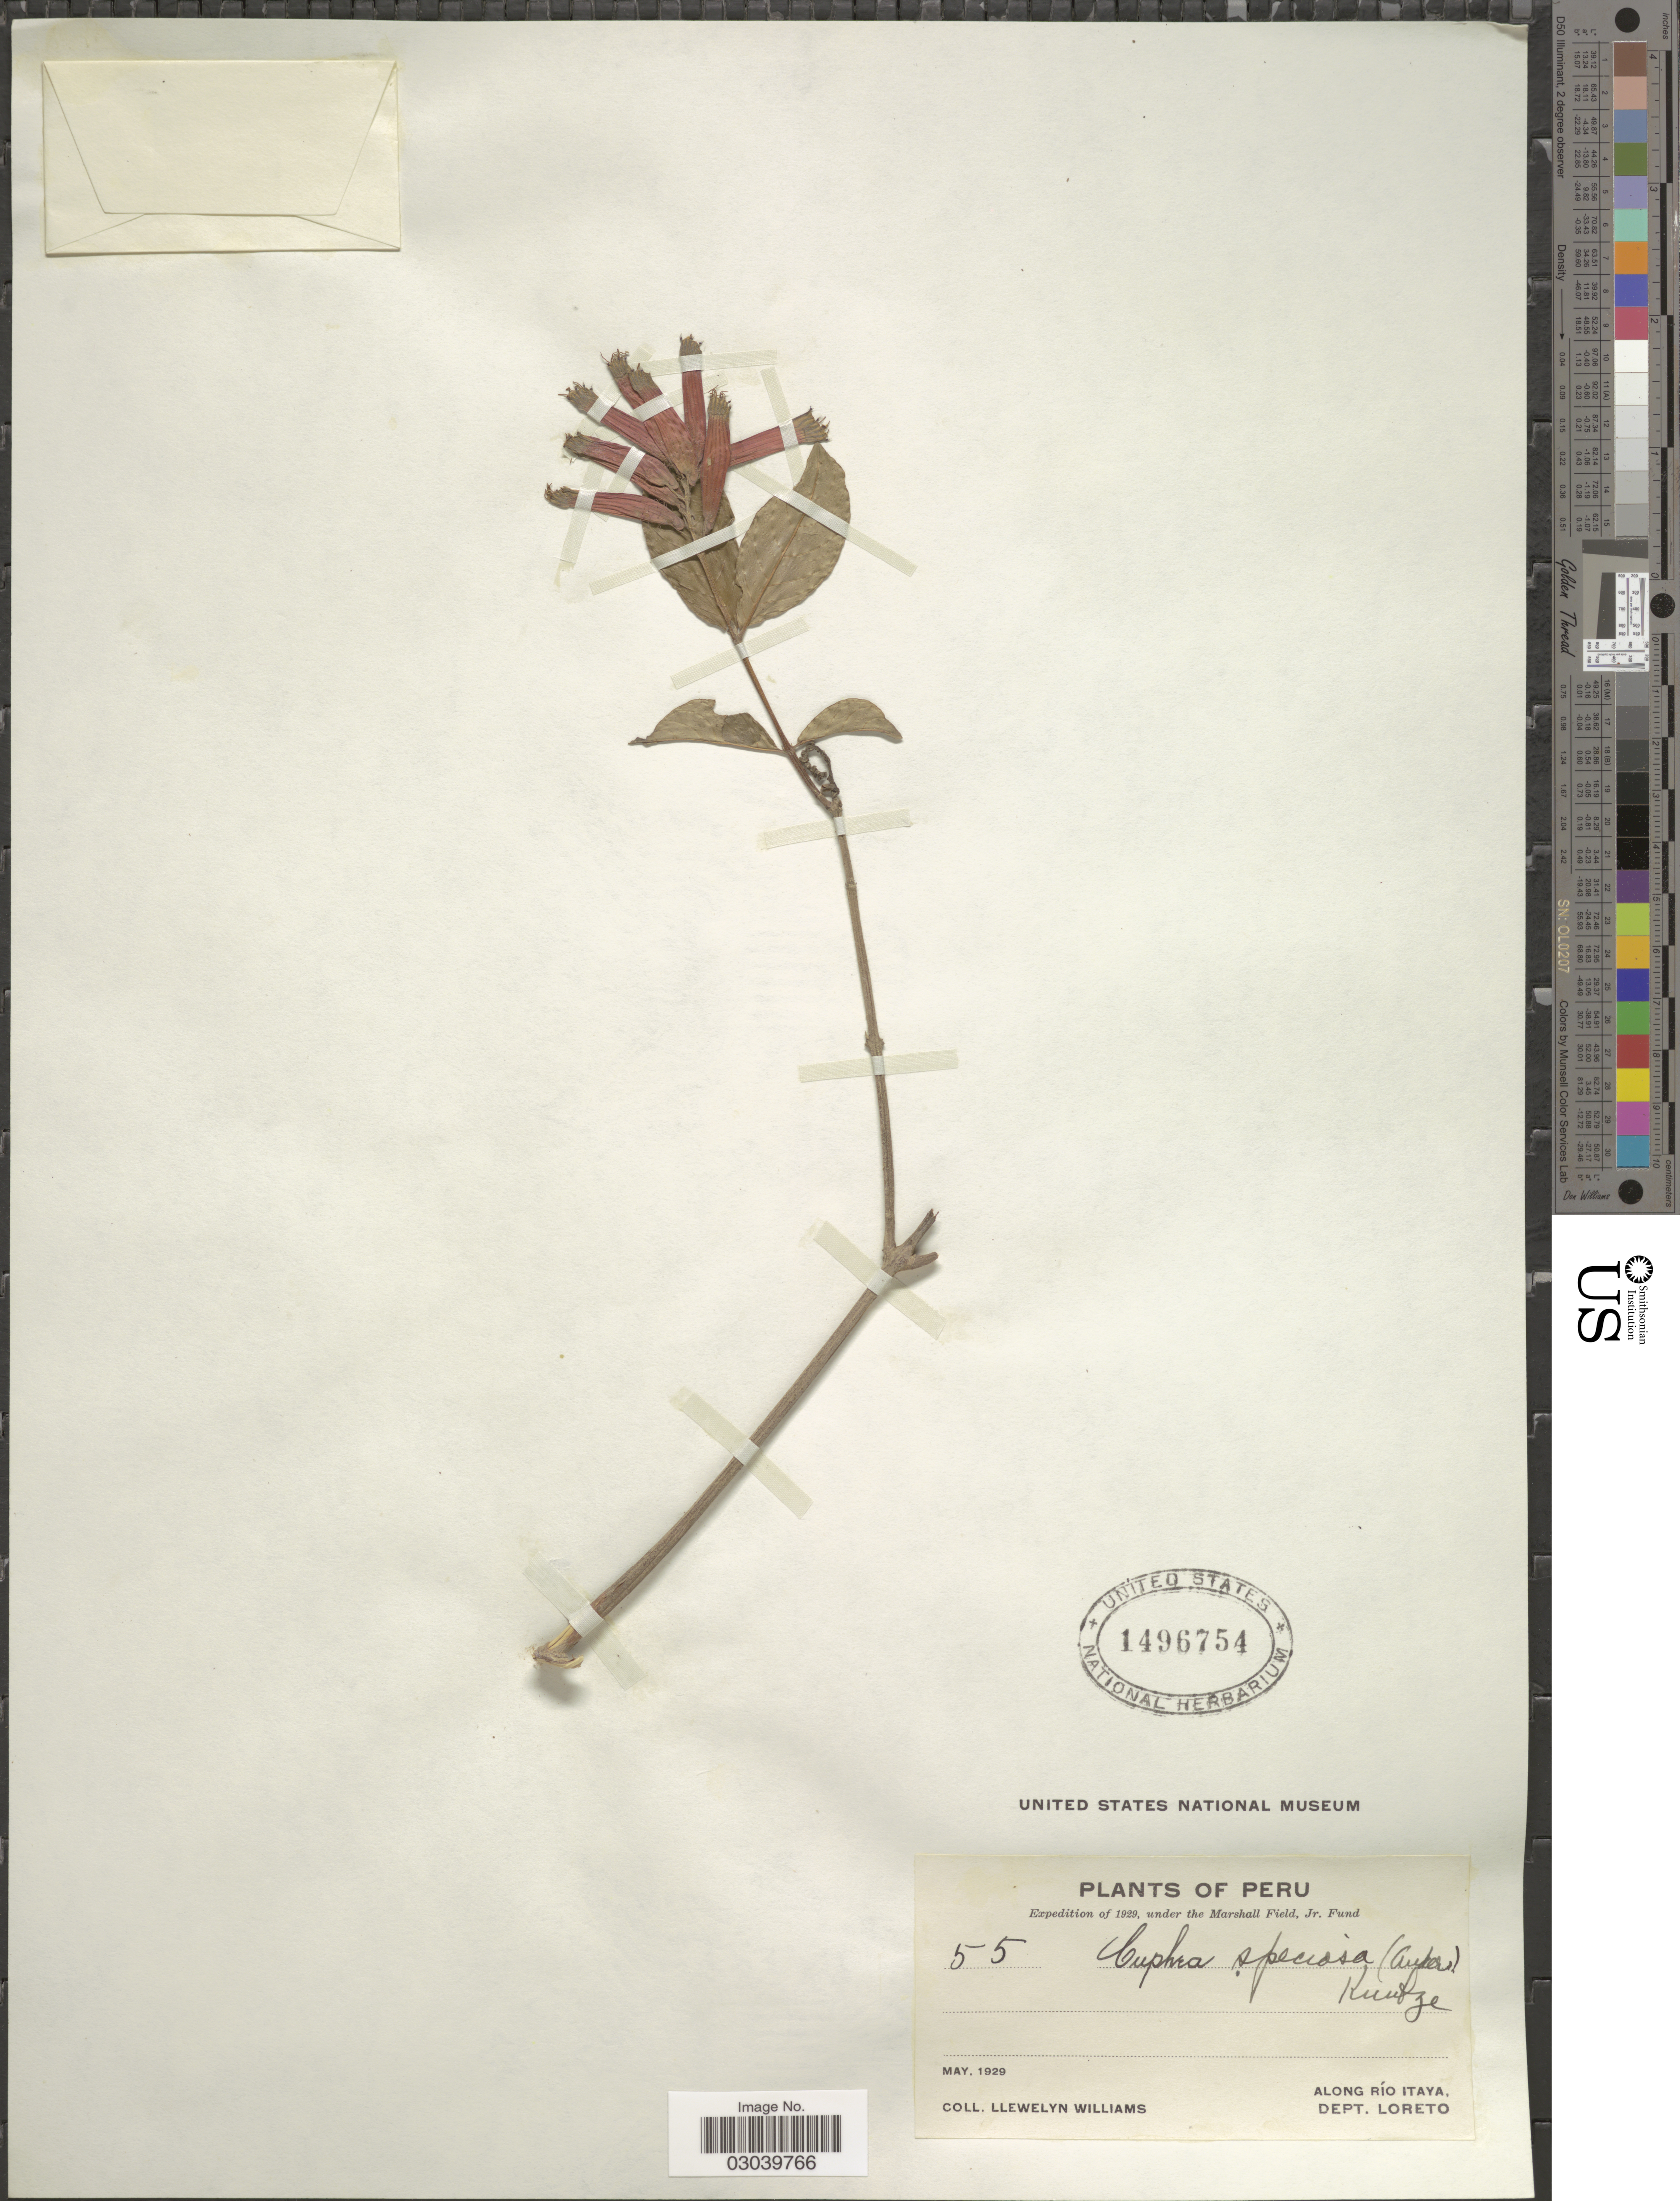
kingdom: Plantae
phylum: Tracheophyta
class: Magnoliopsida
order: Myrtales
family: Lythraceae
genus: Cuphea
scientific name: Cuphea melvilla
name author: Lindl.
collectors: Ll. Williams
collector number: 55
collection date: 1929-05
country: Peru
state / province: Loreto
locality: Along Río Itaya. Dept. Loreto.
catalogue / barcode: US 1496754